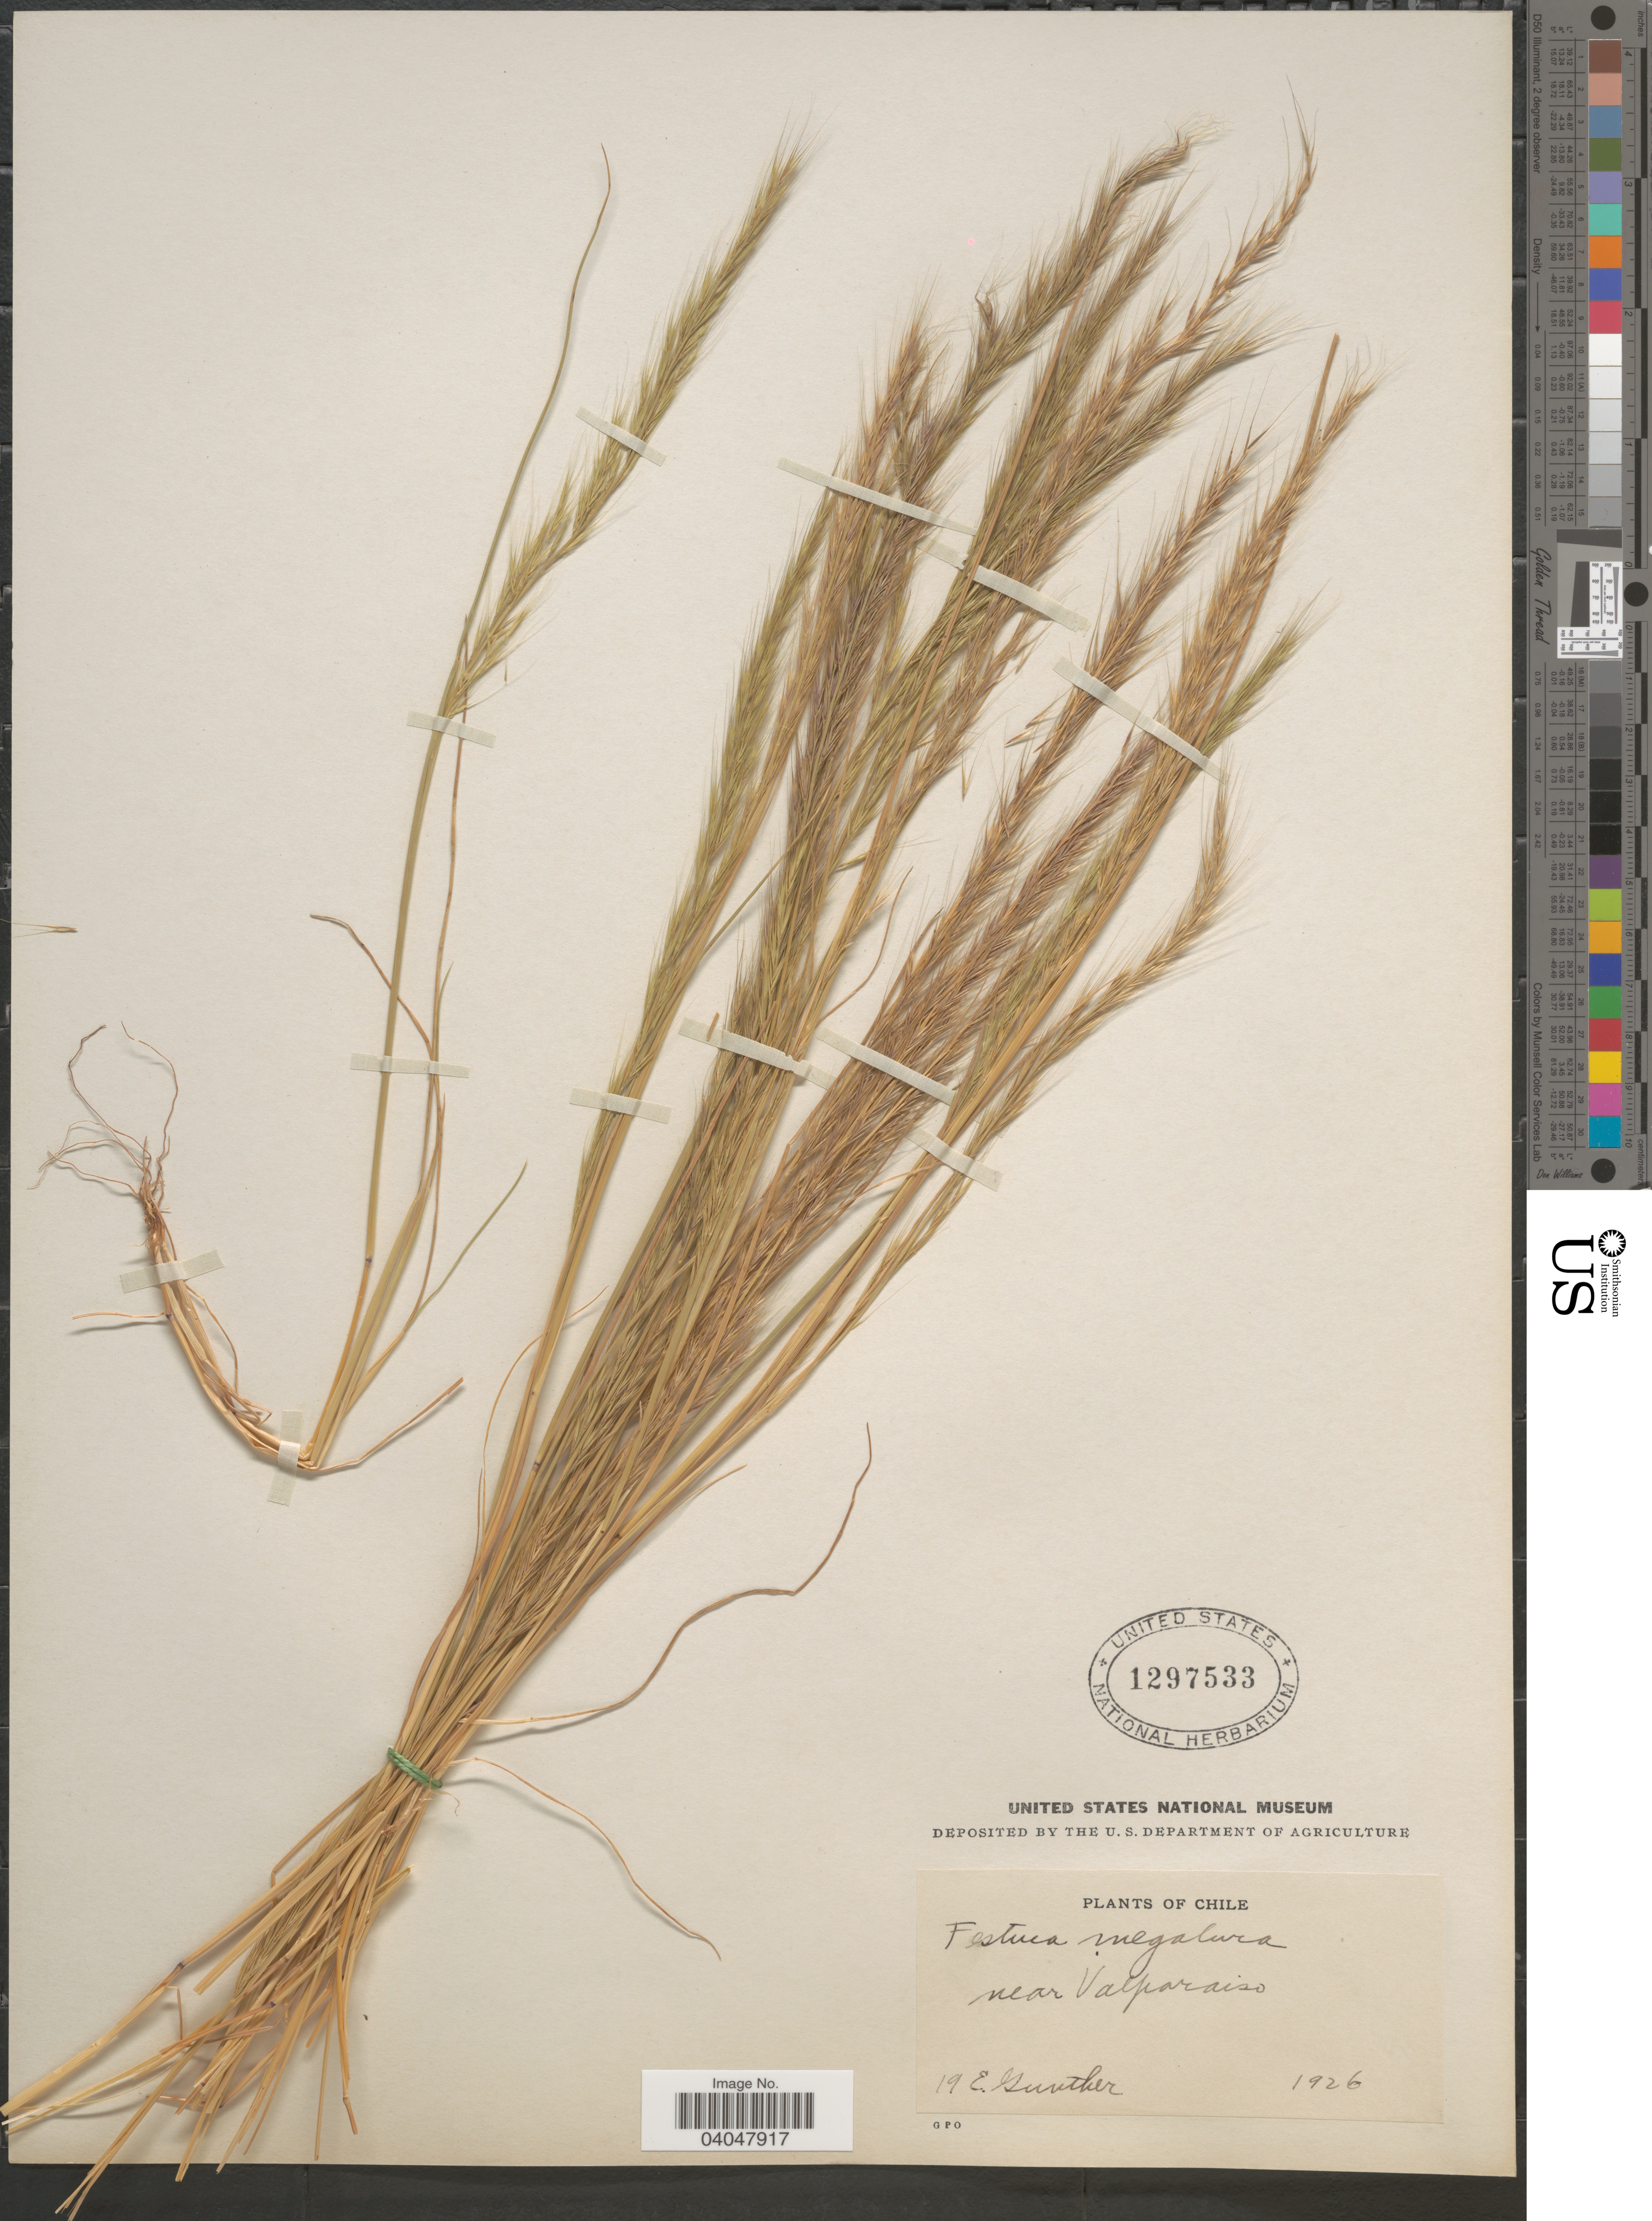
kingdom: Plantae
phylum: Tracheophyta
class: Liliopsida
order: Poales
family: Poaceae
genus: Festuca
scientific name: Festuca megalura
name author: Nutt.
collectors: E. Gunther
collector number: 19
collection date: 1926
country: Chile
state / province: Valparaíso (V)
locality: Near Valparaiso.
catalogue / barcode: US 1297533